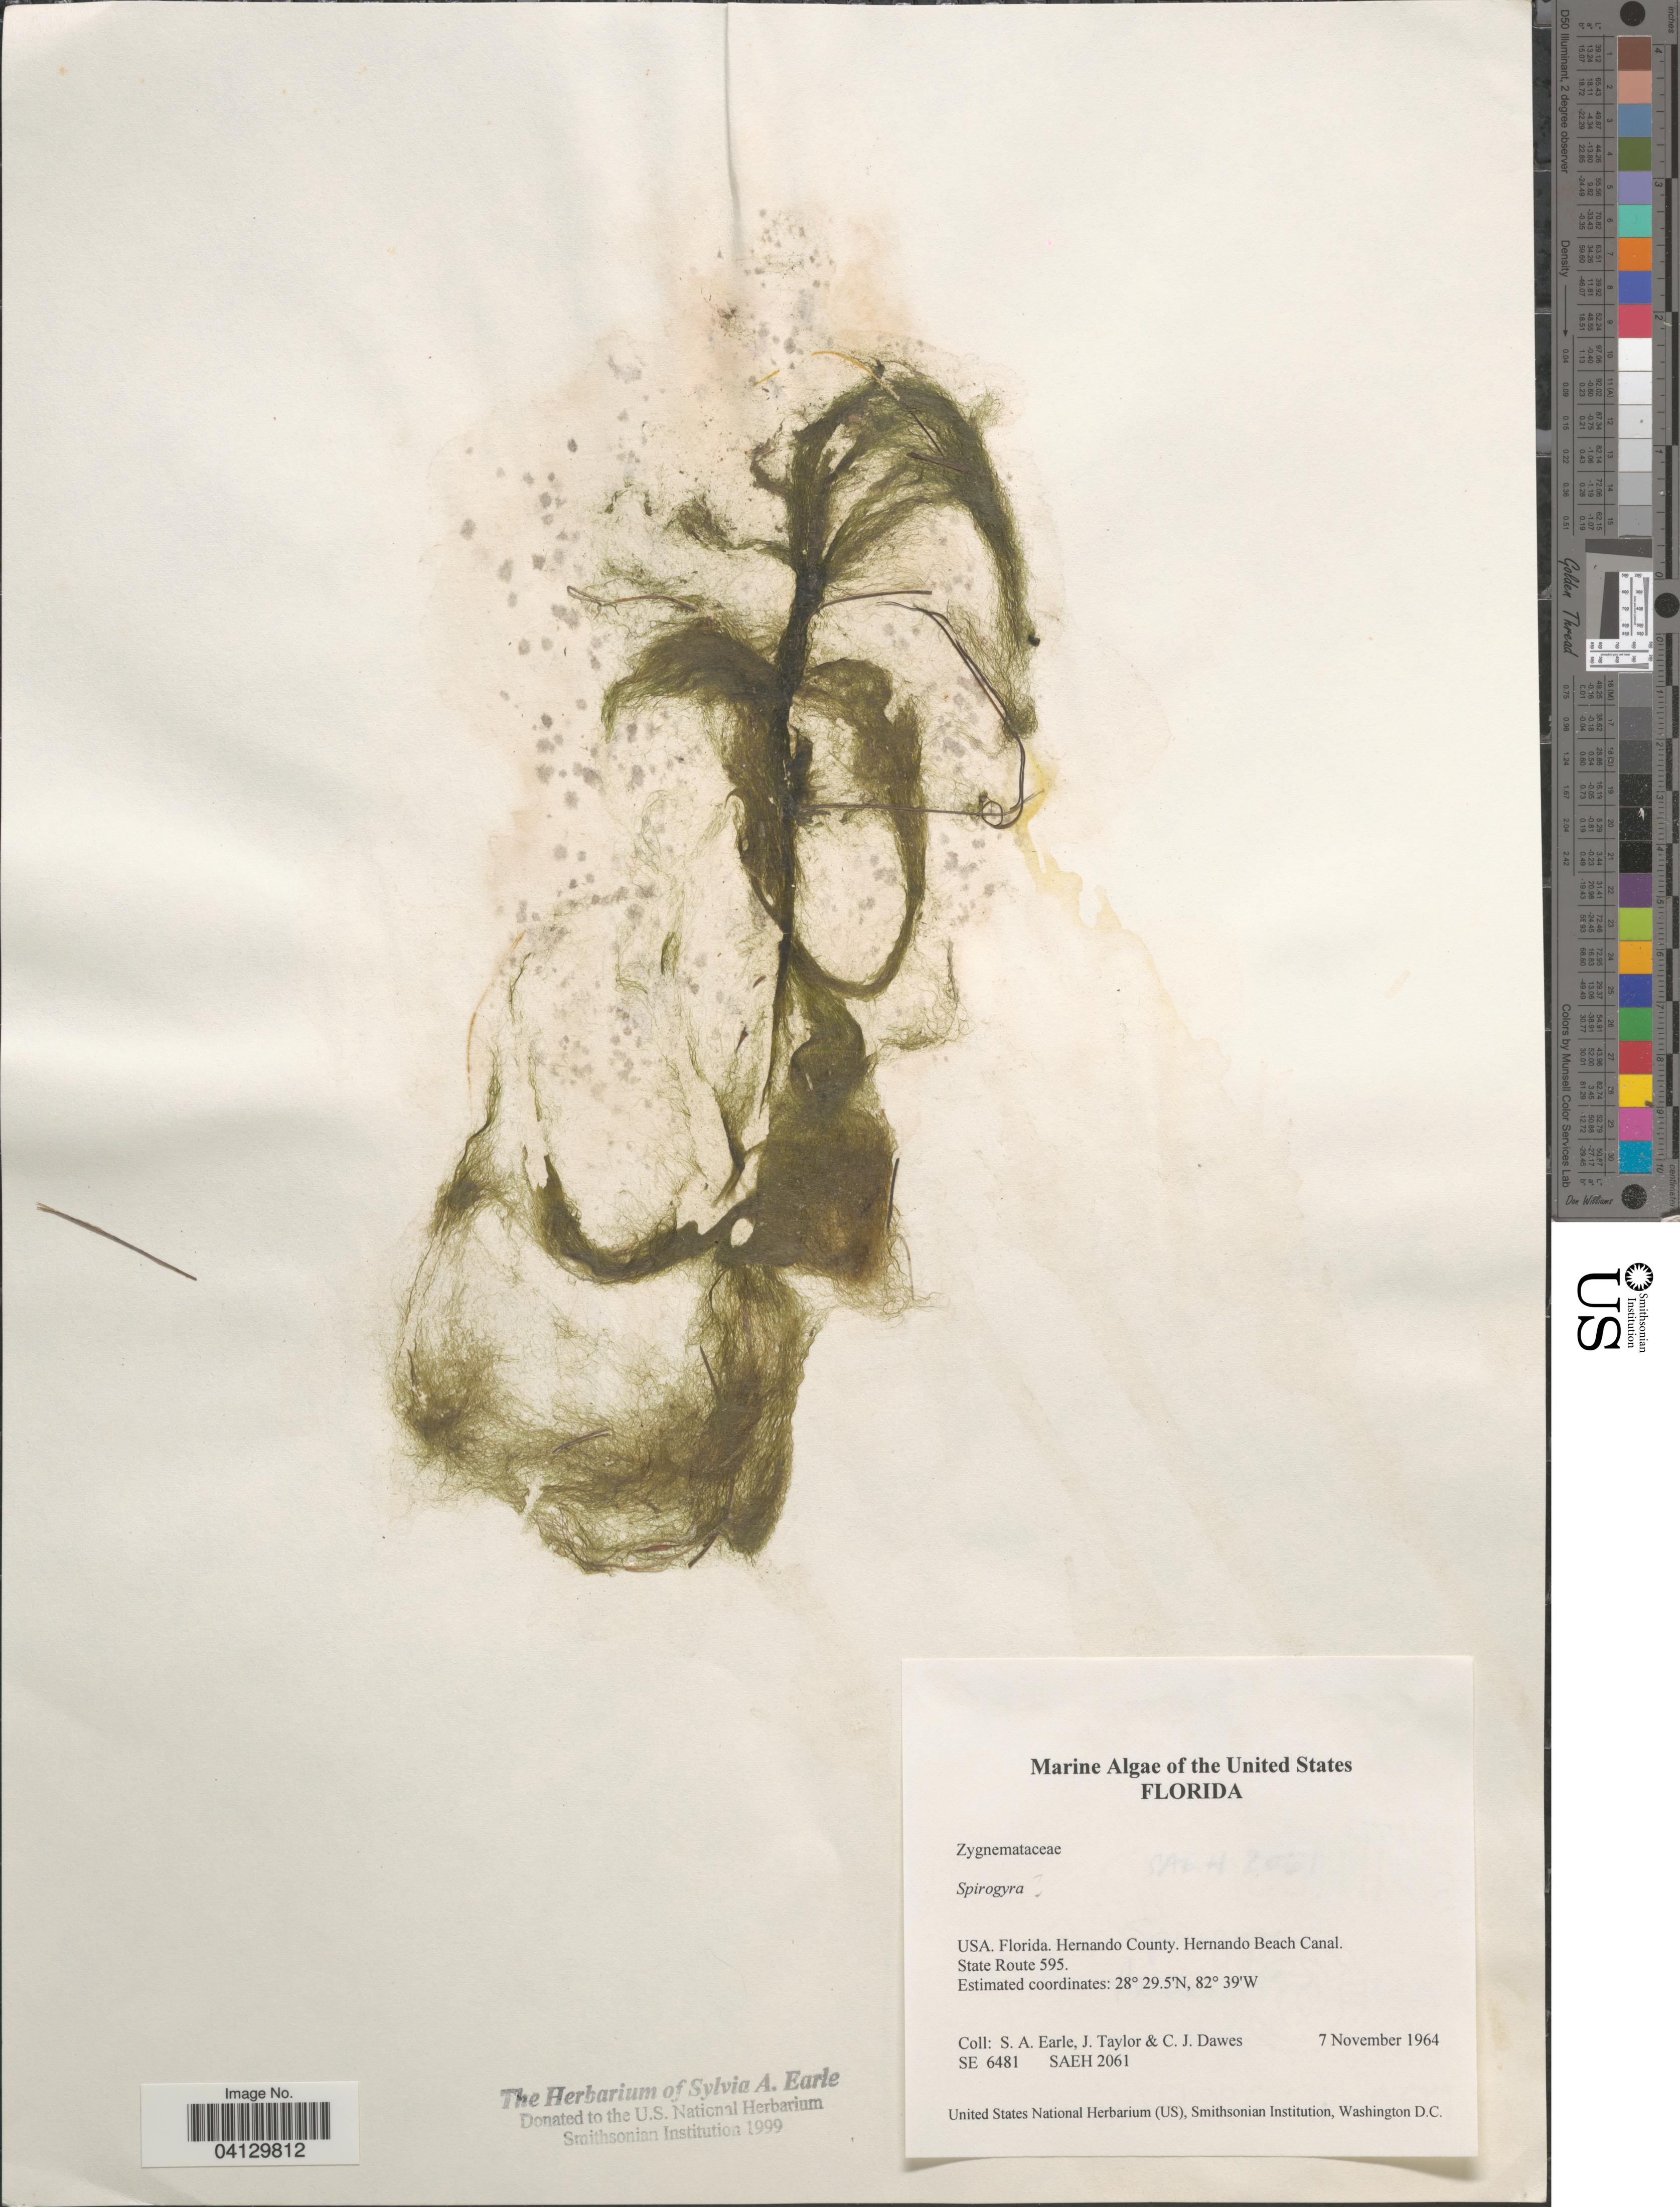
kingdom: Plantae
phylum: Charophyta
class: Zygnematophyceae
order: Zygnematales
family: Zygnemataceae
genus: Spirogyra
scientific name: Spirogyra sp.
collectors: S. A. Earle & J. Taylor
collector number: SE6481/SAEH2061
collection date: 1964-11-07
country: United States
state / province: Florida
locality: Hernando County. Hernando Beach Canal. State Route 595.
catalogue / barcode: US 329063